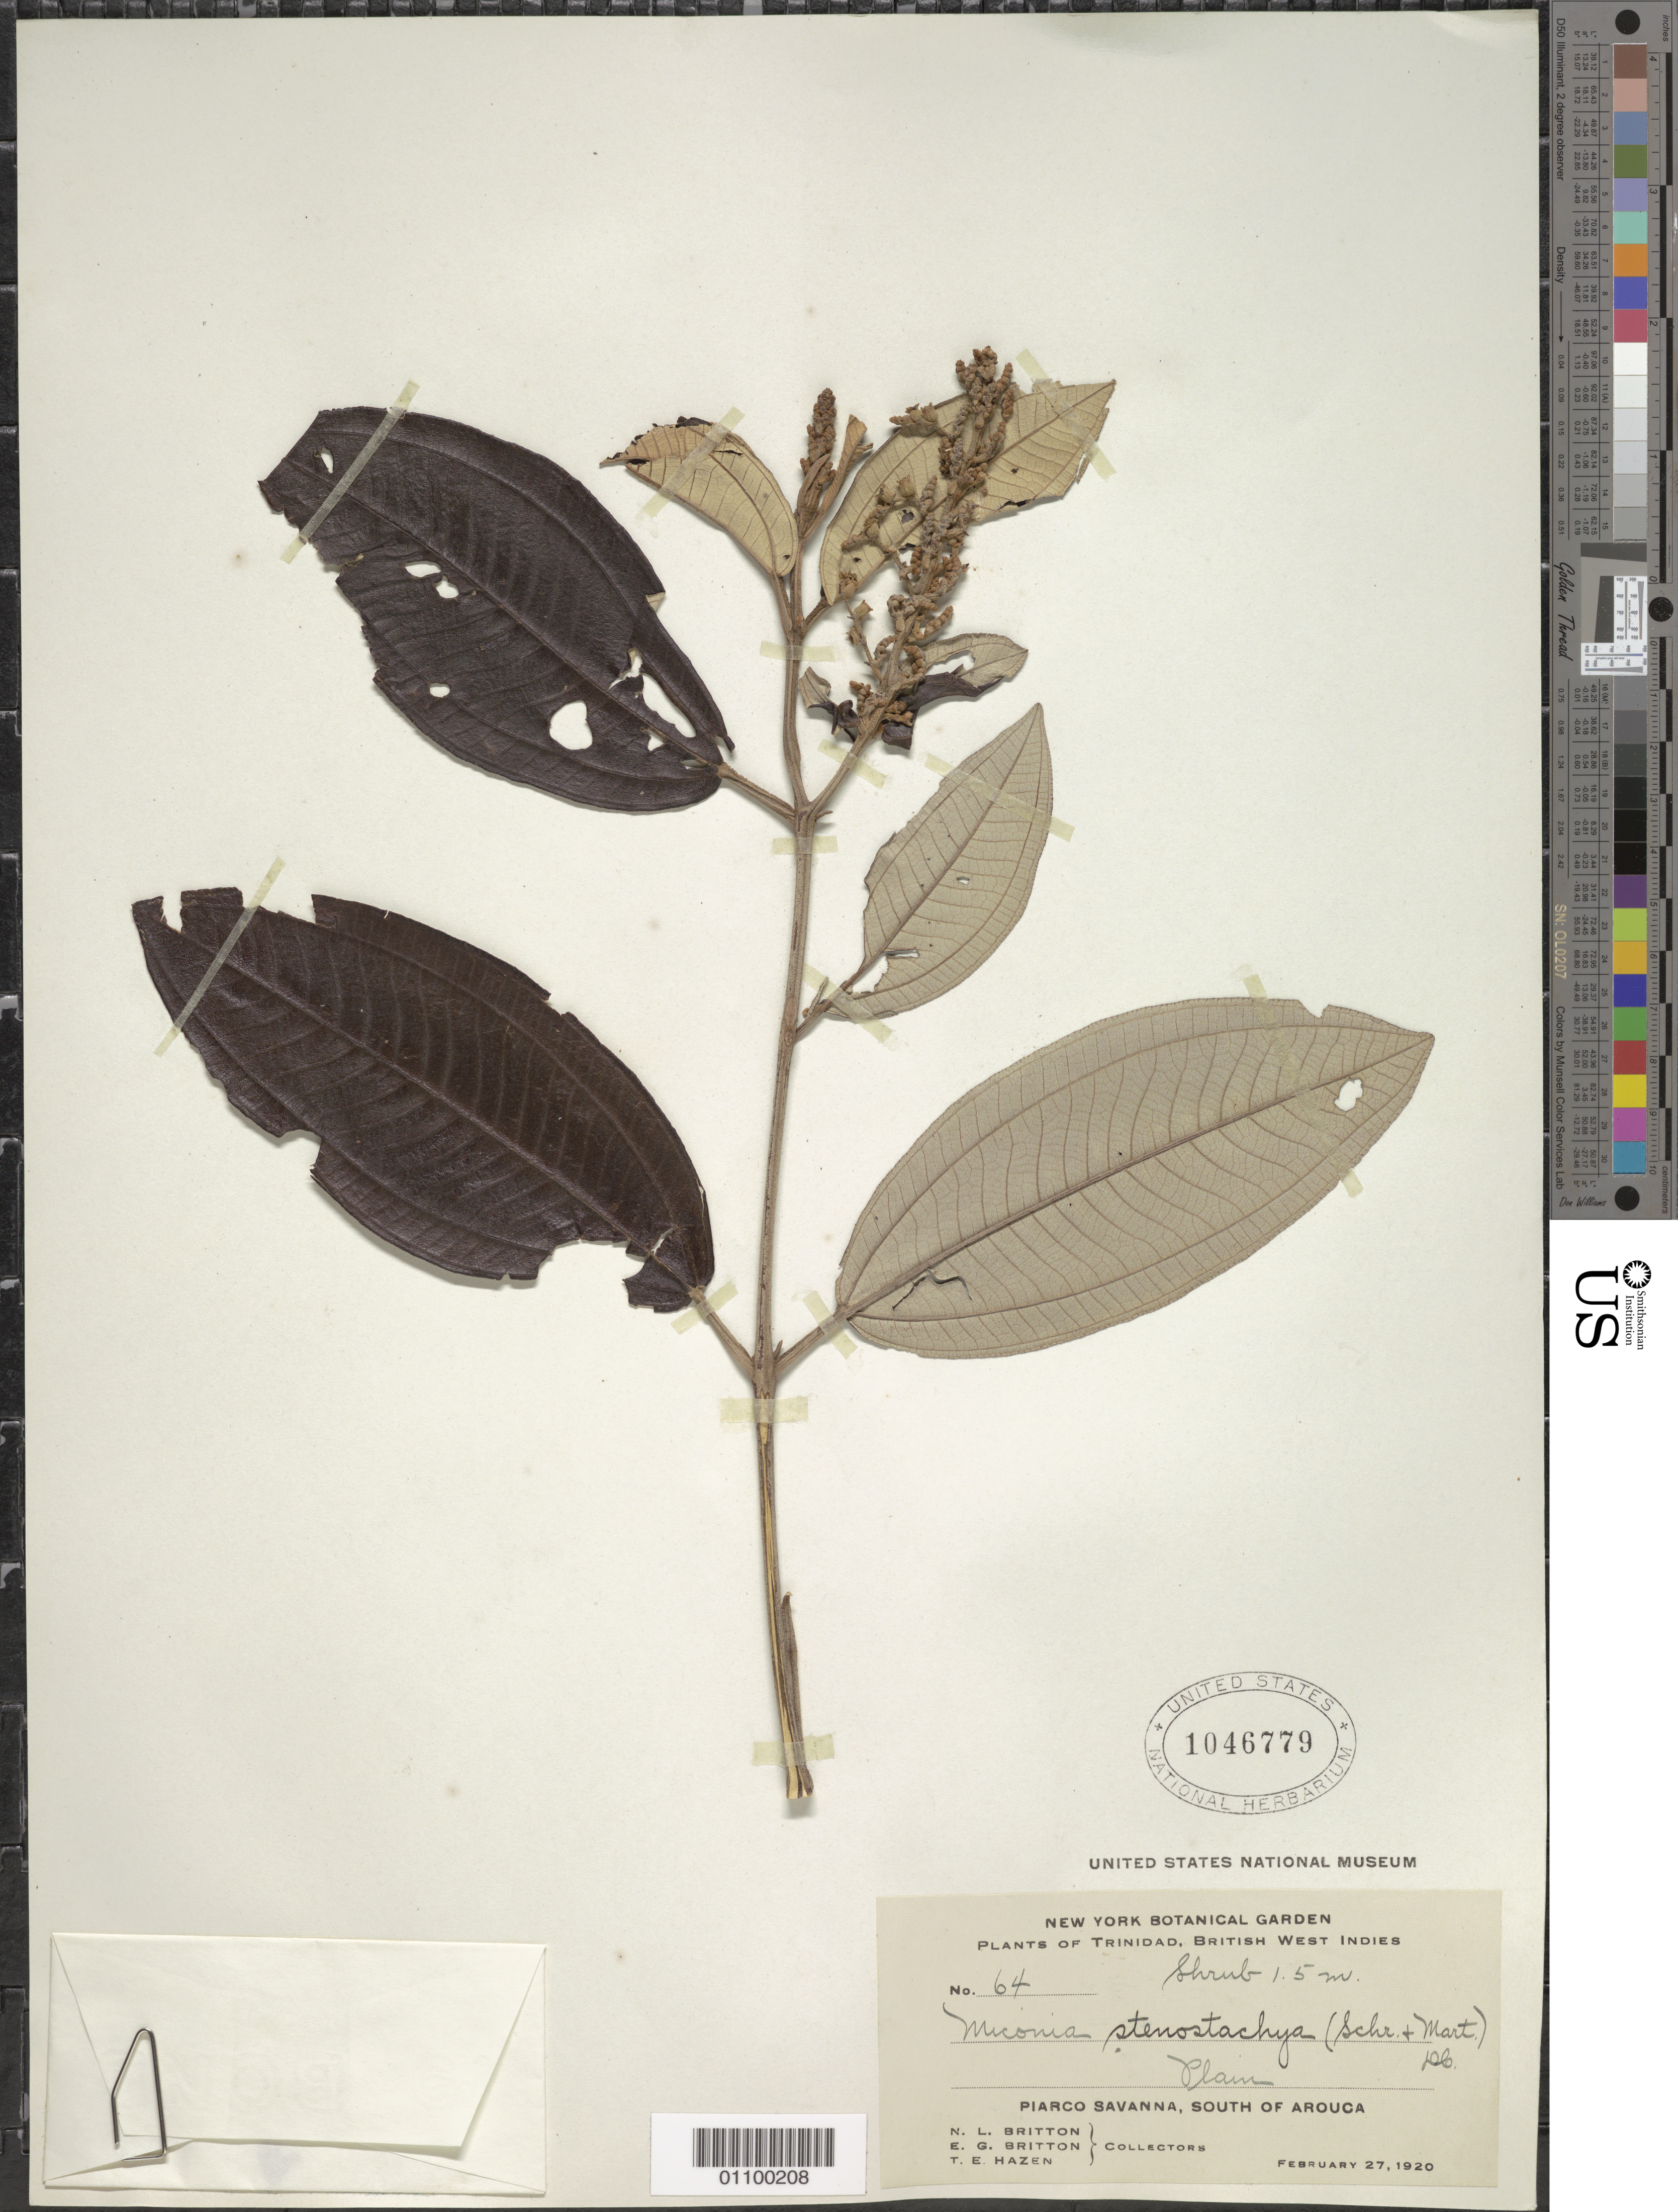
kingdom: Plantae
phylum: Tracheophyta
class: Magnoliopsida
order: Myrtales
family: Melastomataceae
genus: Miconia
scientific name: Miconia stenostachya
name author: DC.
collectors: N. Britton, E. G. Britton & T. E. Hazen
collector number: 64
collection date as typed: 27 Feb 1920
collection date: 1920-02-27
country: Trinidad and Tobago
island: Trinidad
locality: Piarco Savanna, S of Arouca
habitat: plain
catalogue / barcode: US 1046779